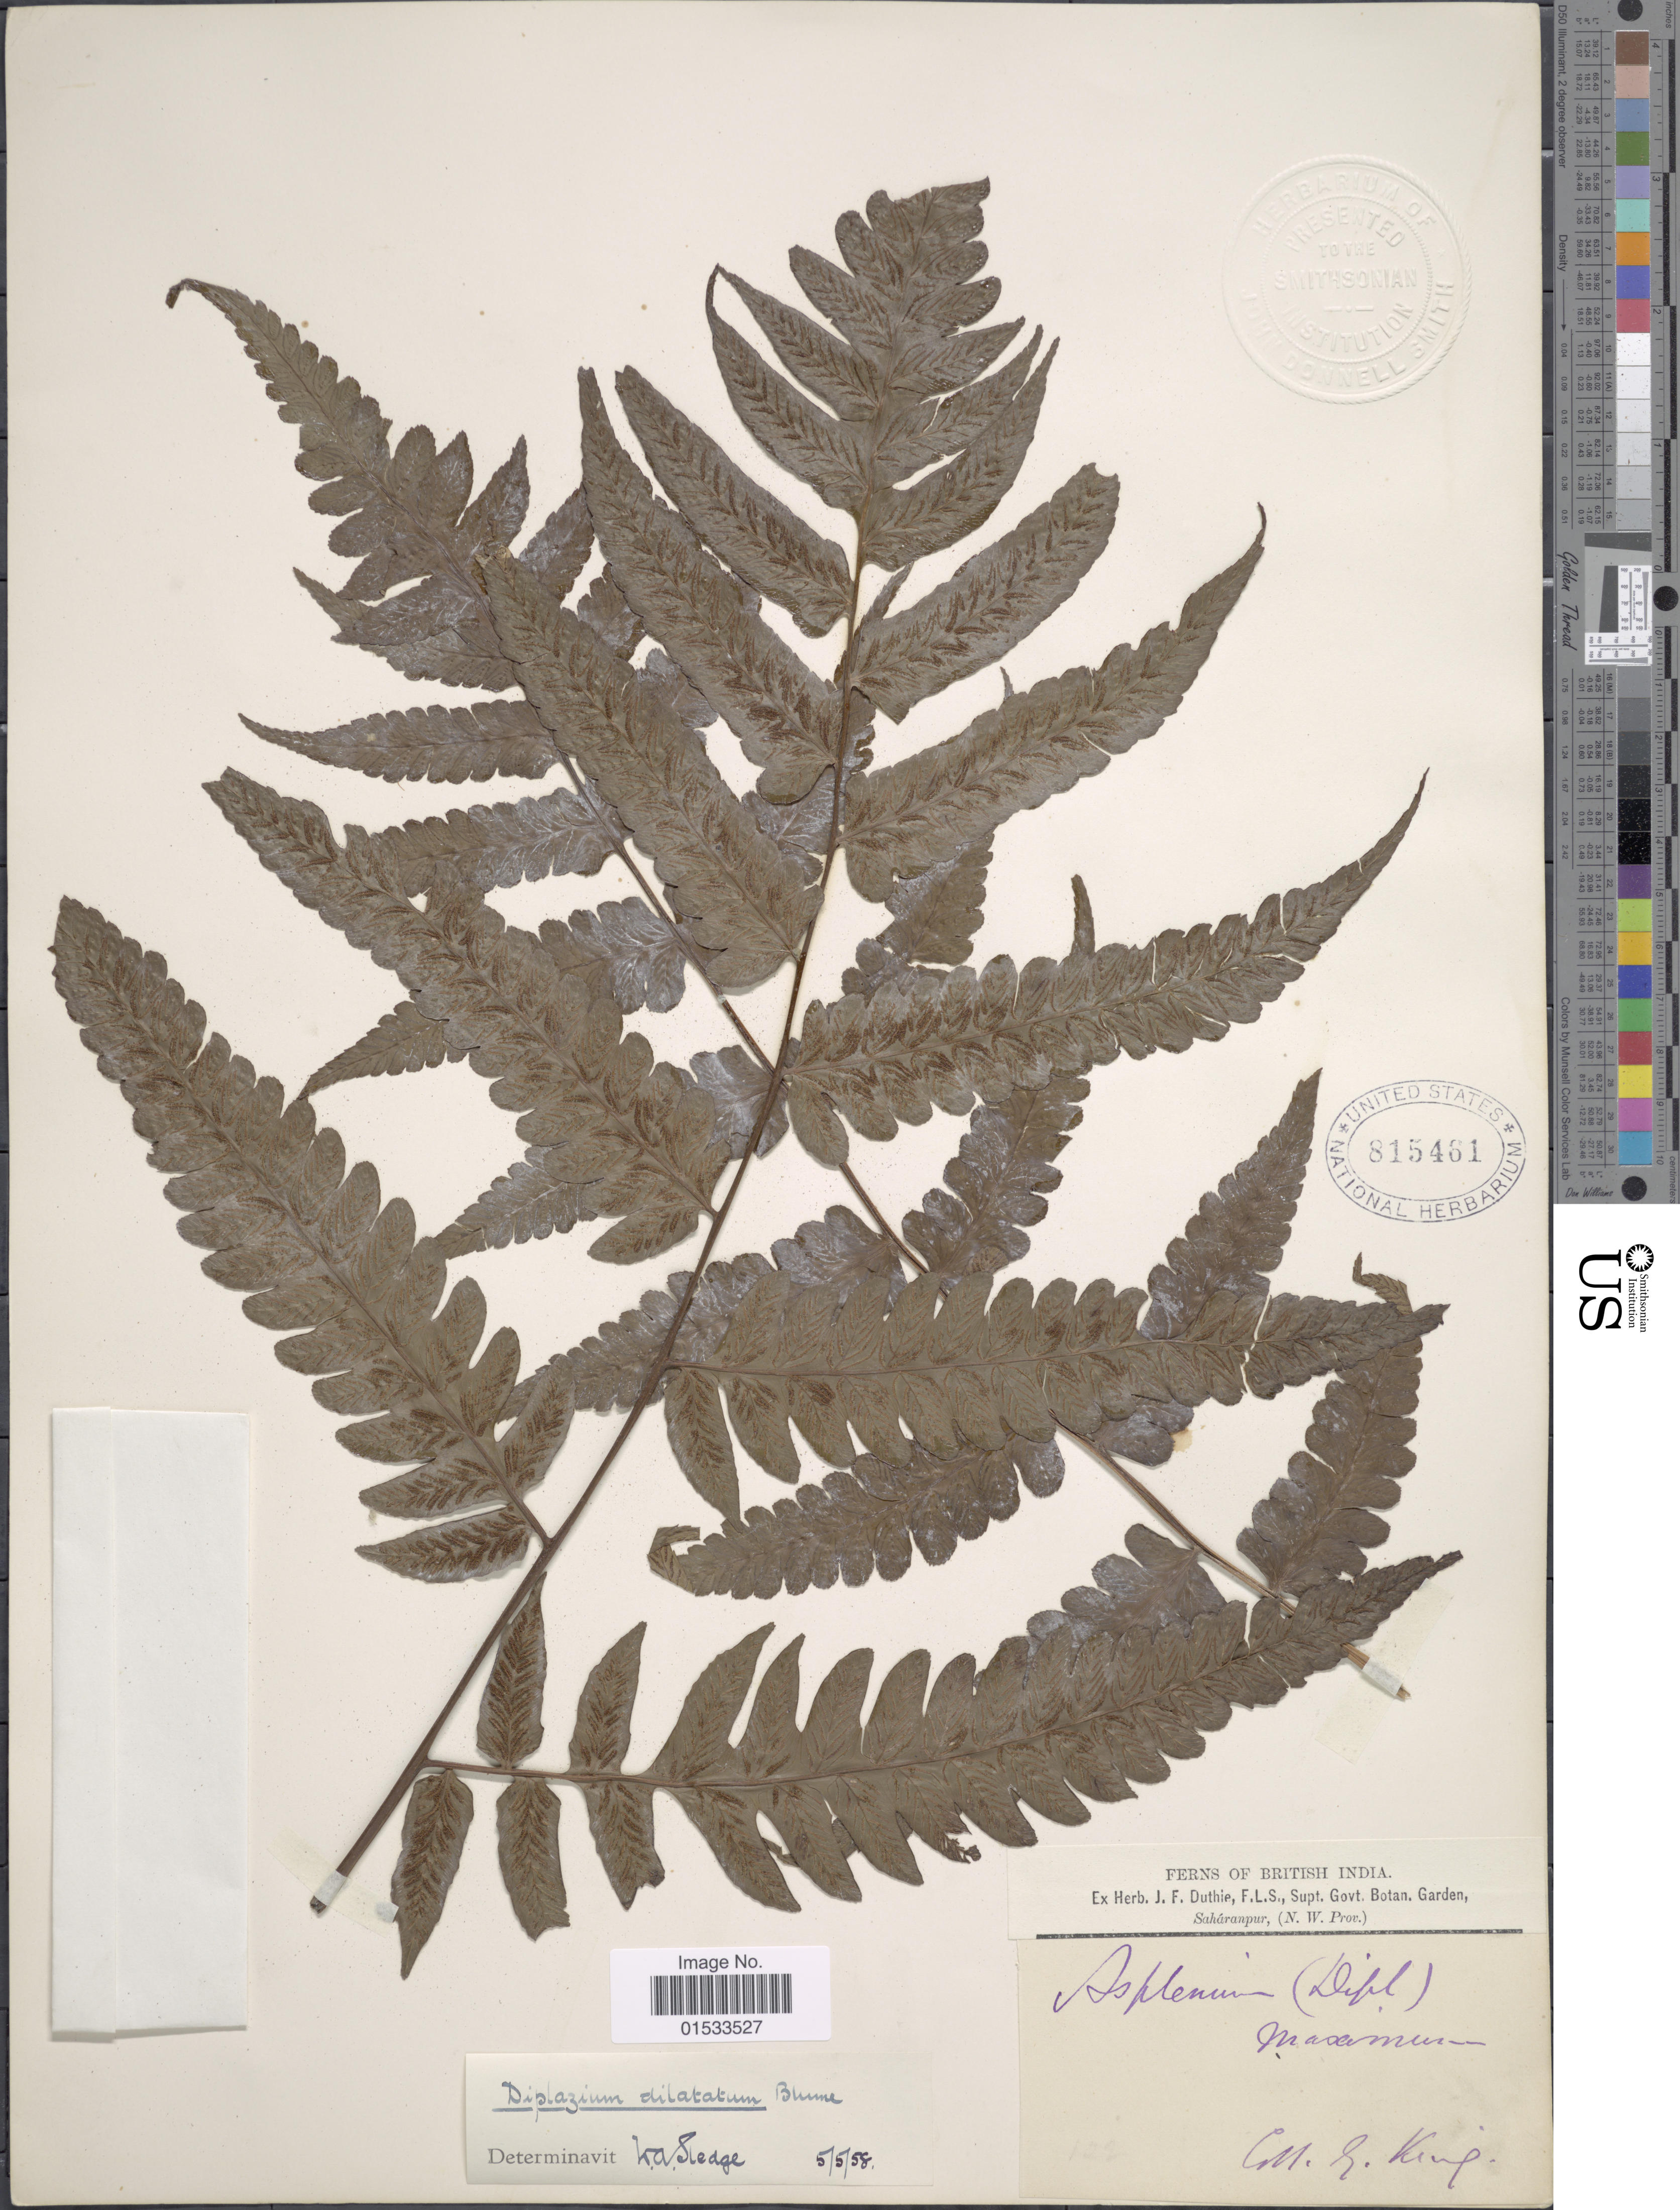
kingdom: Plantae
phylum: Tracheophyta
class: Polypodiopsida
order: Polypodiales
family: Athyriaceae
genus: Diplazium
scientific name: Diplazium dilatatum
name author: Blume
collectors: S. King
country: India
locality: British India, Saháranpur (N. W. Prov.)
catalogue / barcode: US 815461